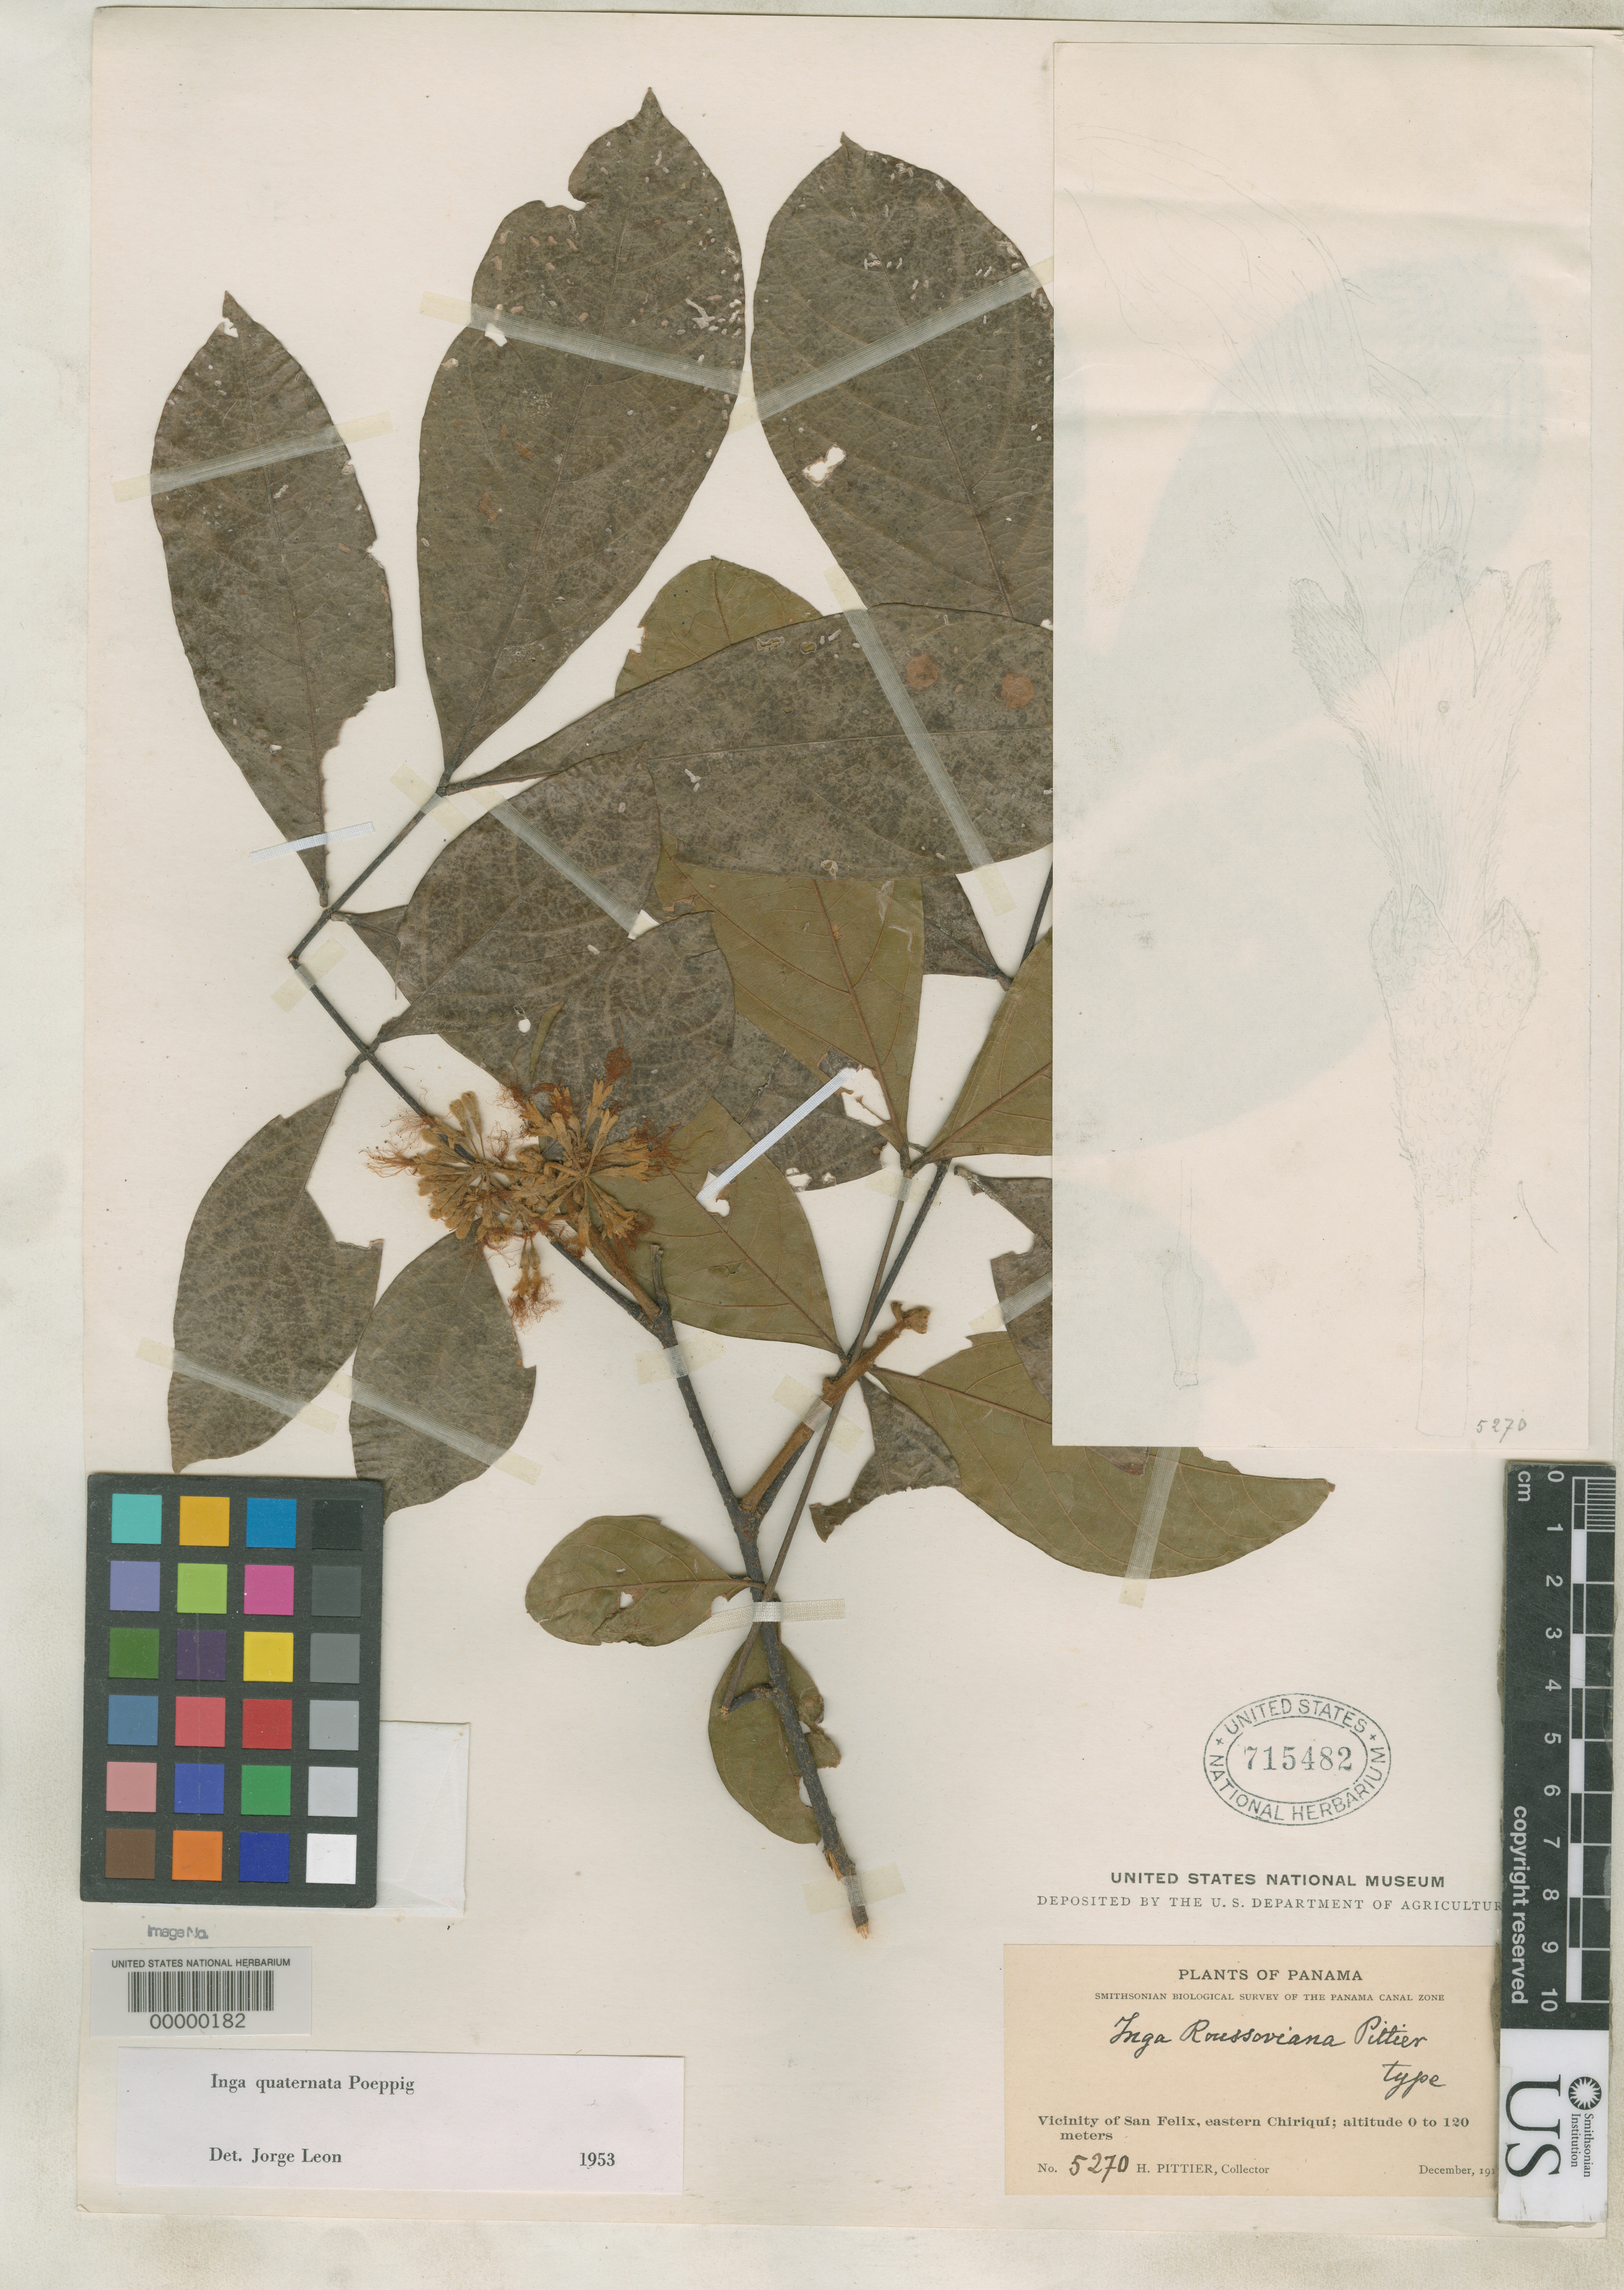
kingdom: Plantae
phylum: Tracheophyta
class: Magnoliopsida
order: Fabales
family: Fabaceae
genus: Inga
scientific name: Inga roussoviana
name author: Pittier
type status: Isotype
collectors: H. F. Pittier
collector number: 5270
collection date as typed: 23 Dec 1911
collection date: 1911-12-23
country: Panama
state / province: Chiriquí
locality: Around San Felix.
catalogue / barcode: US 715482